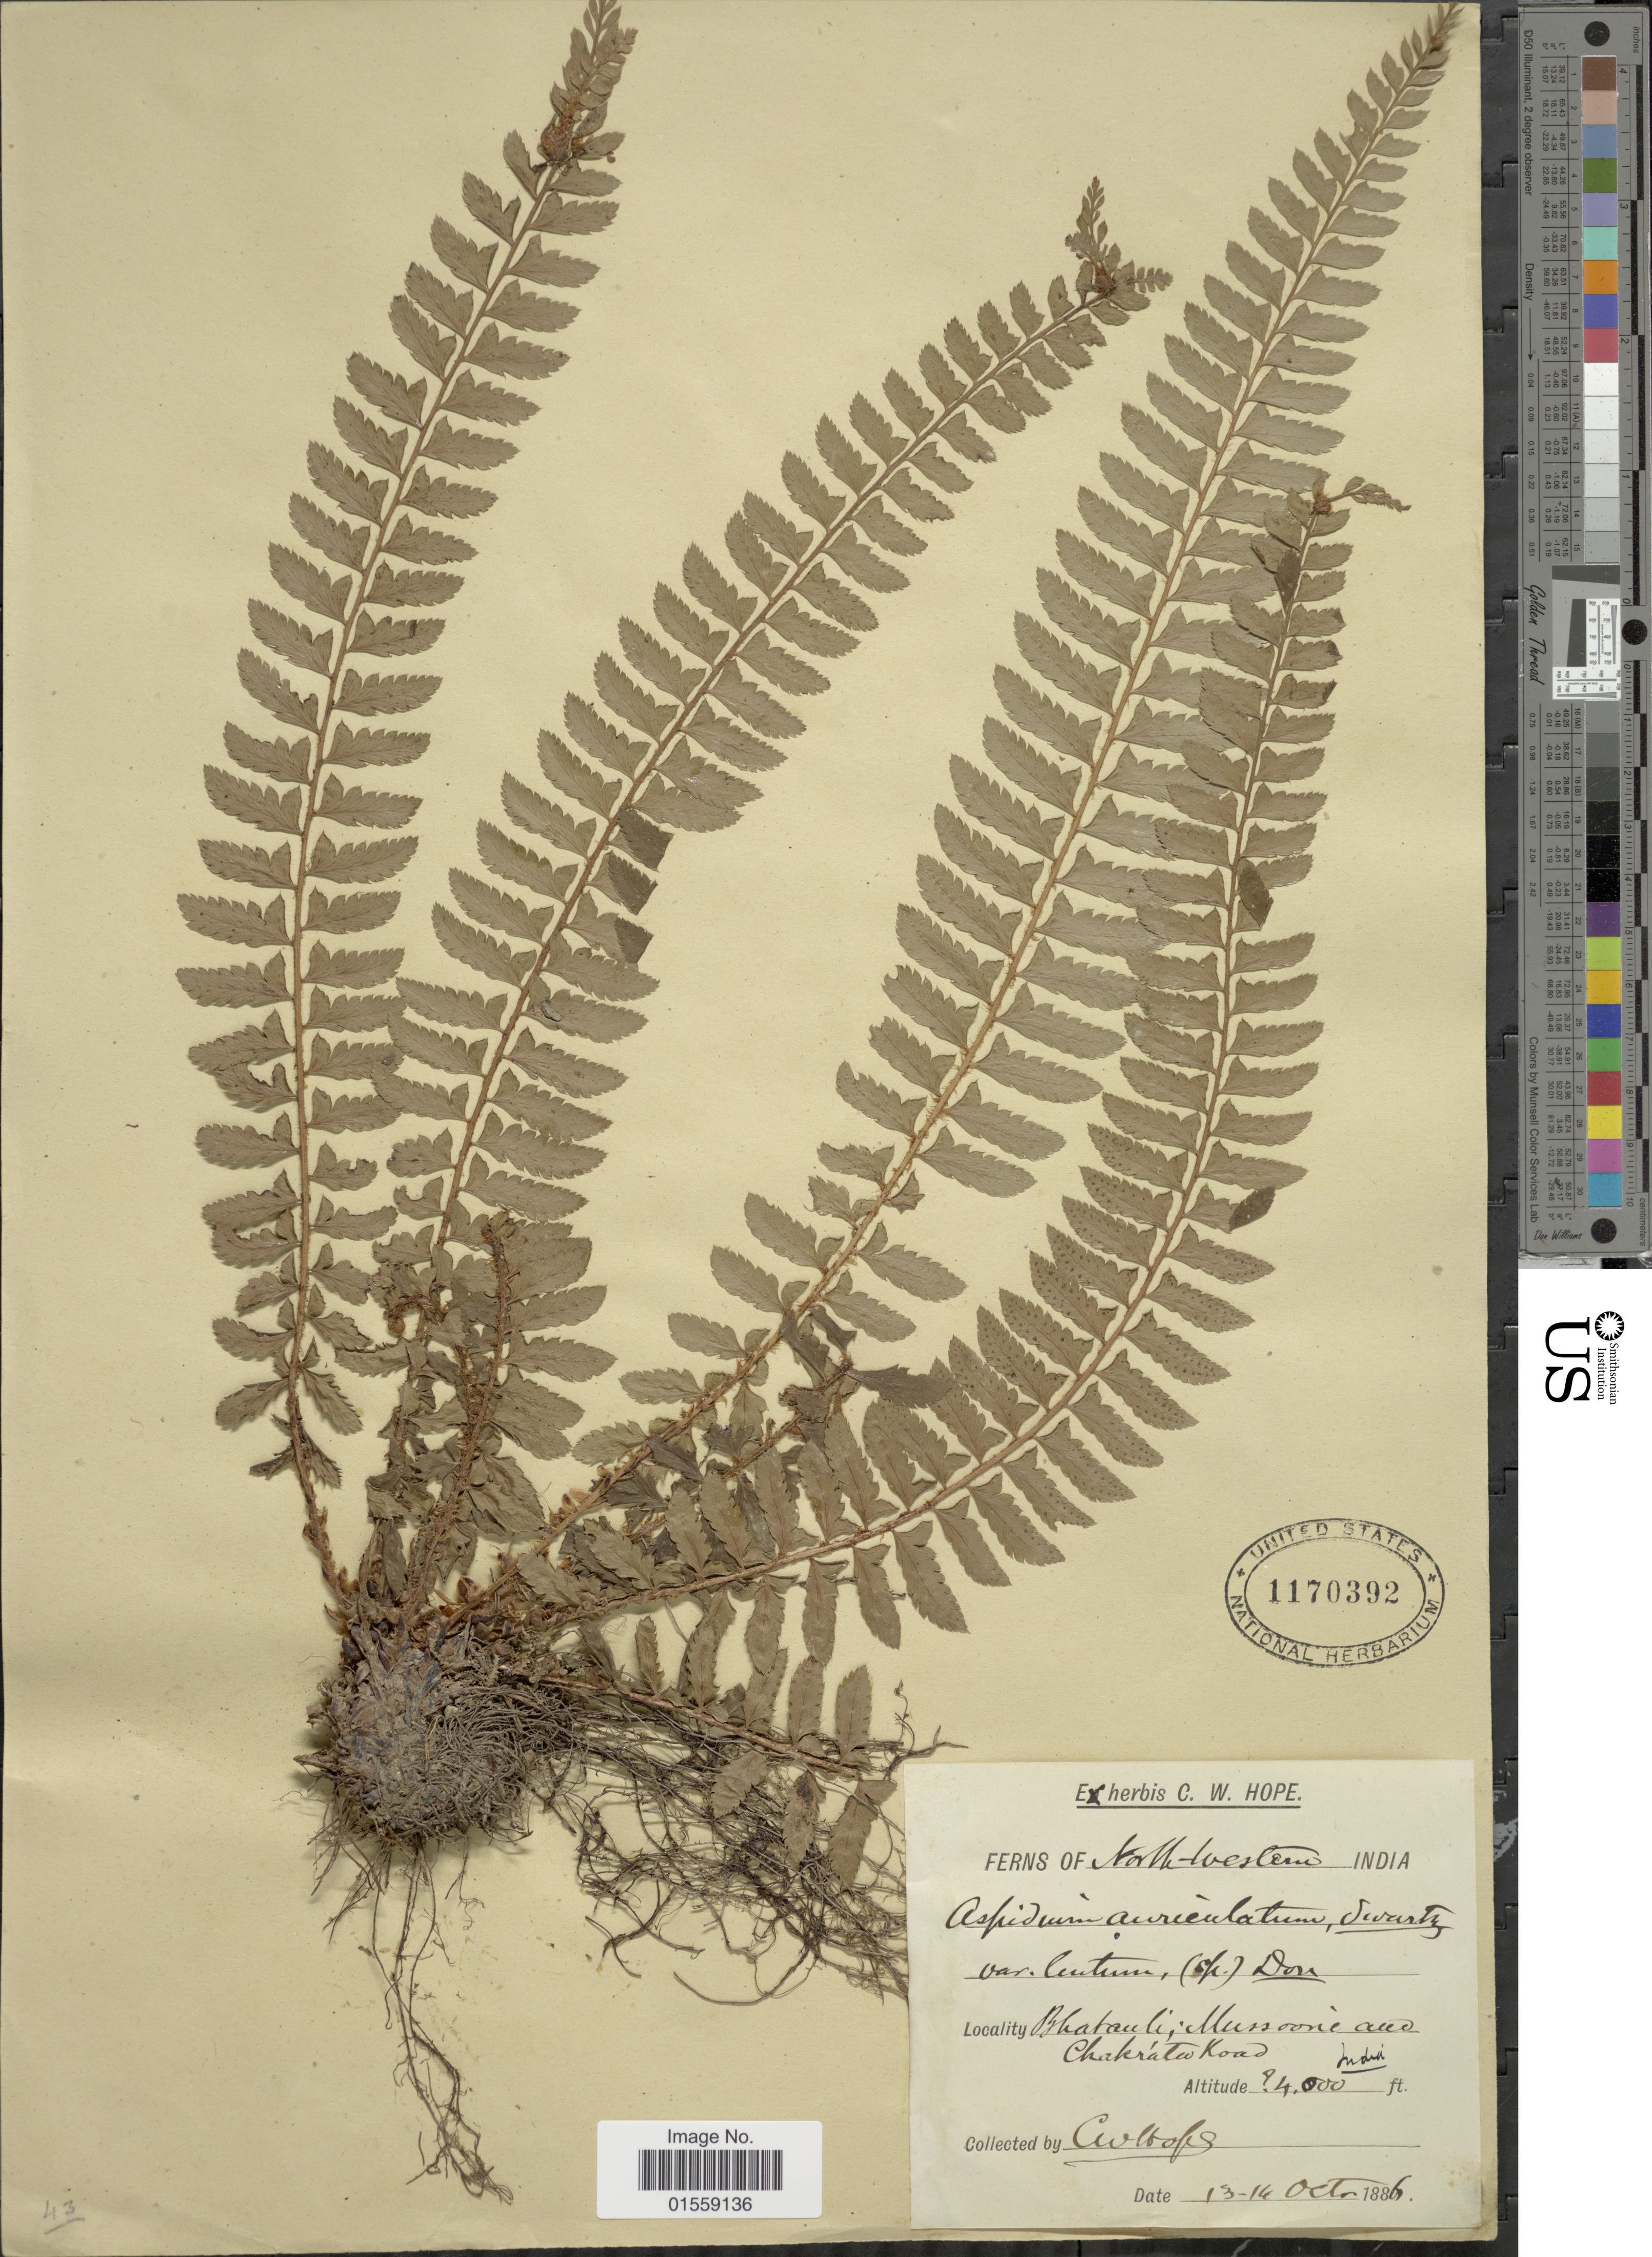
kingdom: Plantae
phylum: Tracheophyta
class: Polypodiopsida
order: Polypodiales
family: Dryopteridaceae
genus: Polystichum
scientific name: Polystichum lentum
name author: (D. Don) T. Moore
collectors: C. W. Hope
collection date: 1886-10-13/1886-10-14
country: India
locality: North-Western India, Bhatauli; Mussoorie aud Chakrata Road.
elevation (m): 1219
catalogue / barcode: US 1170392